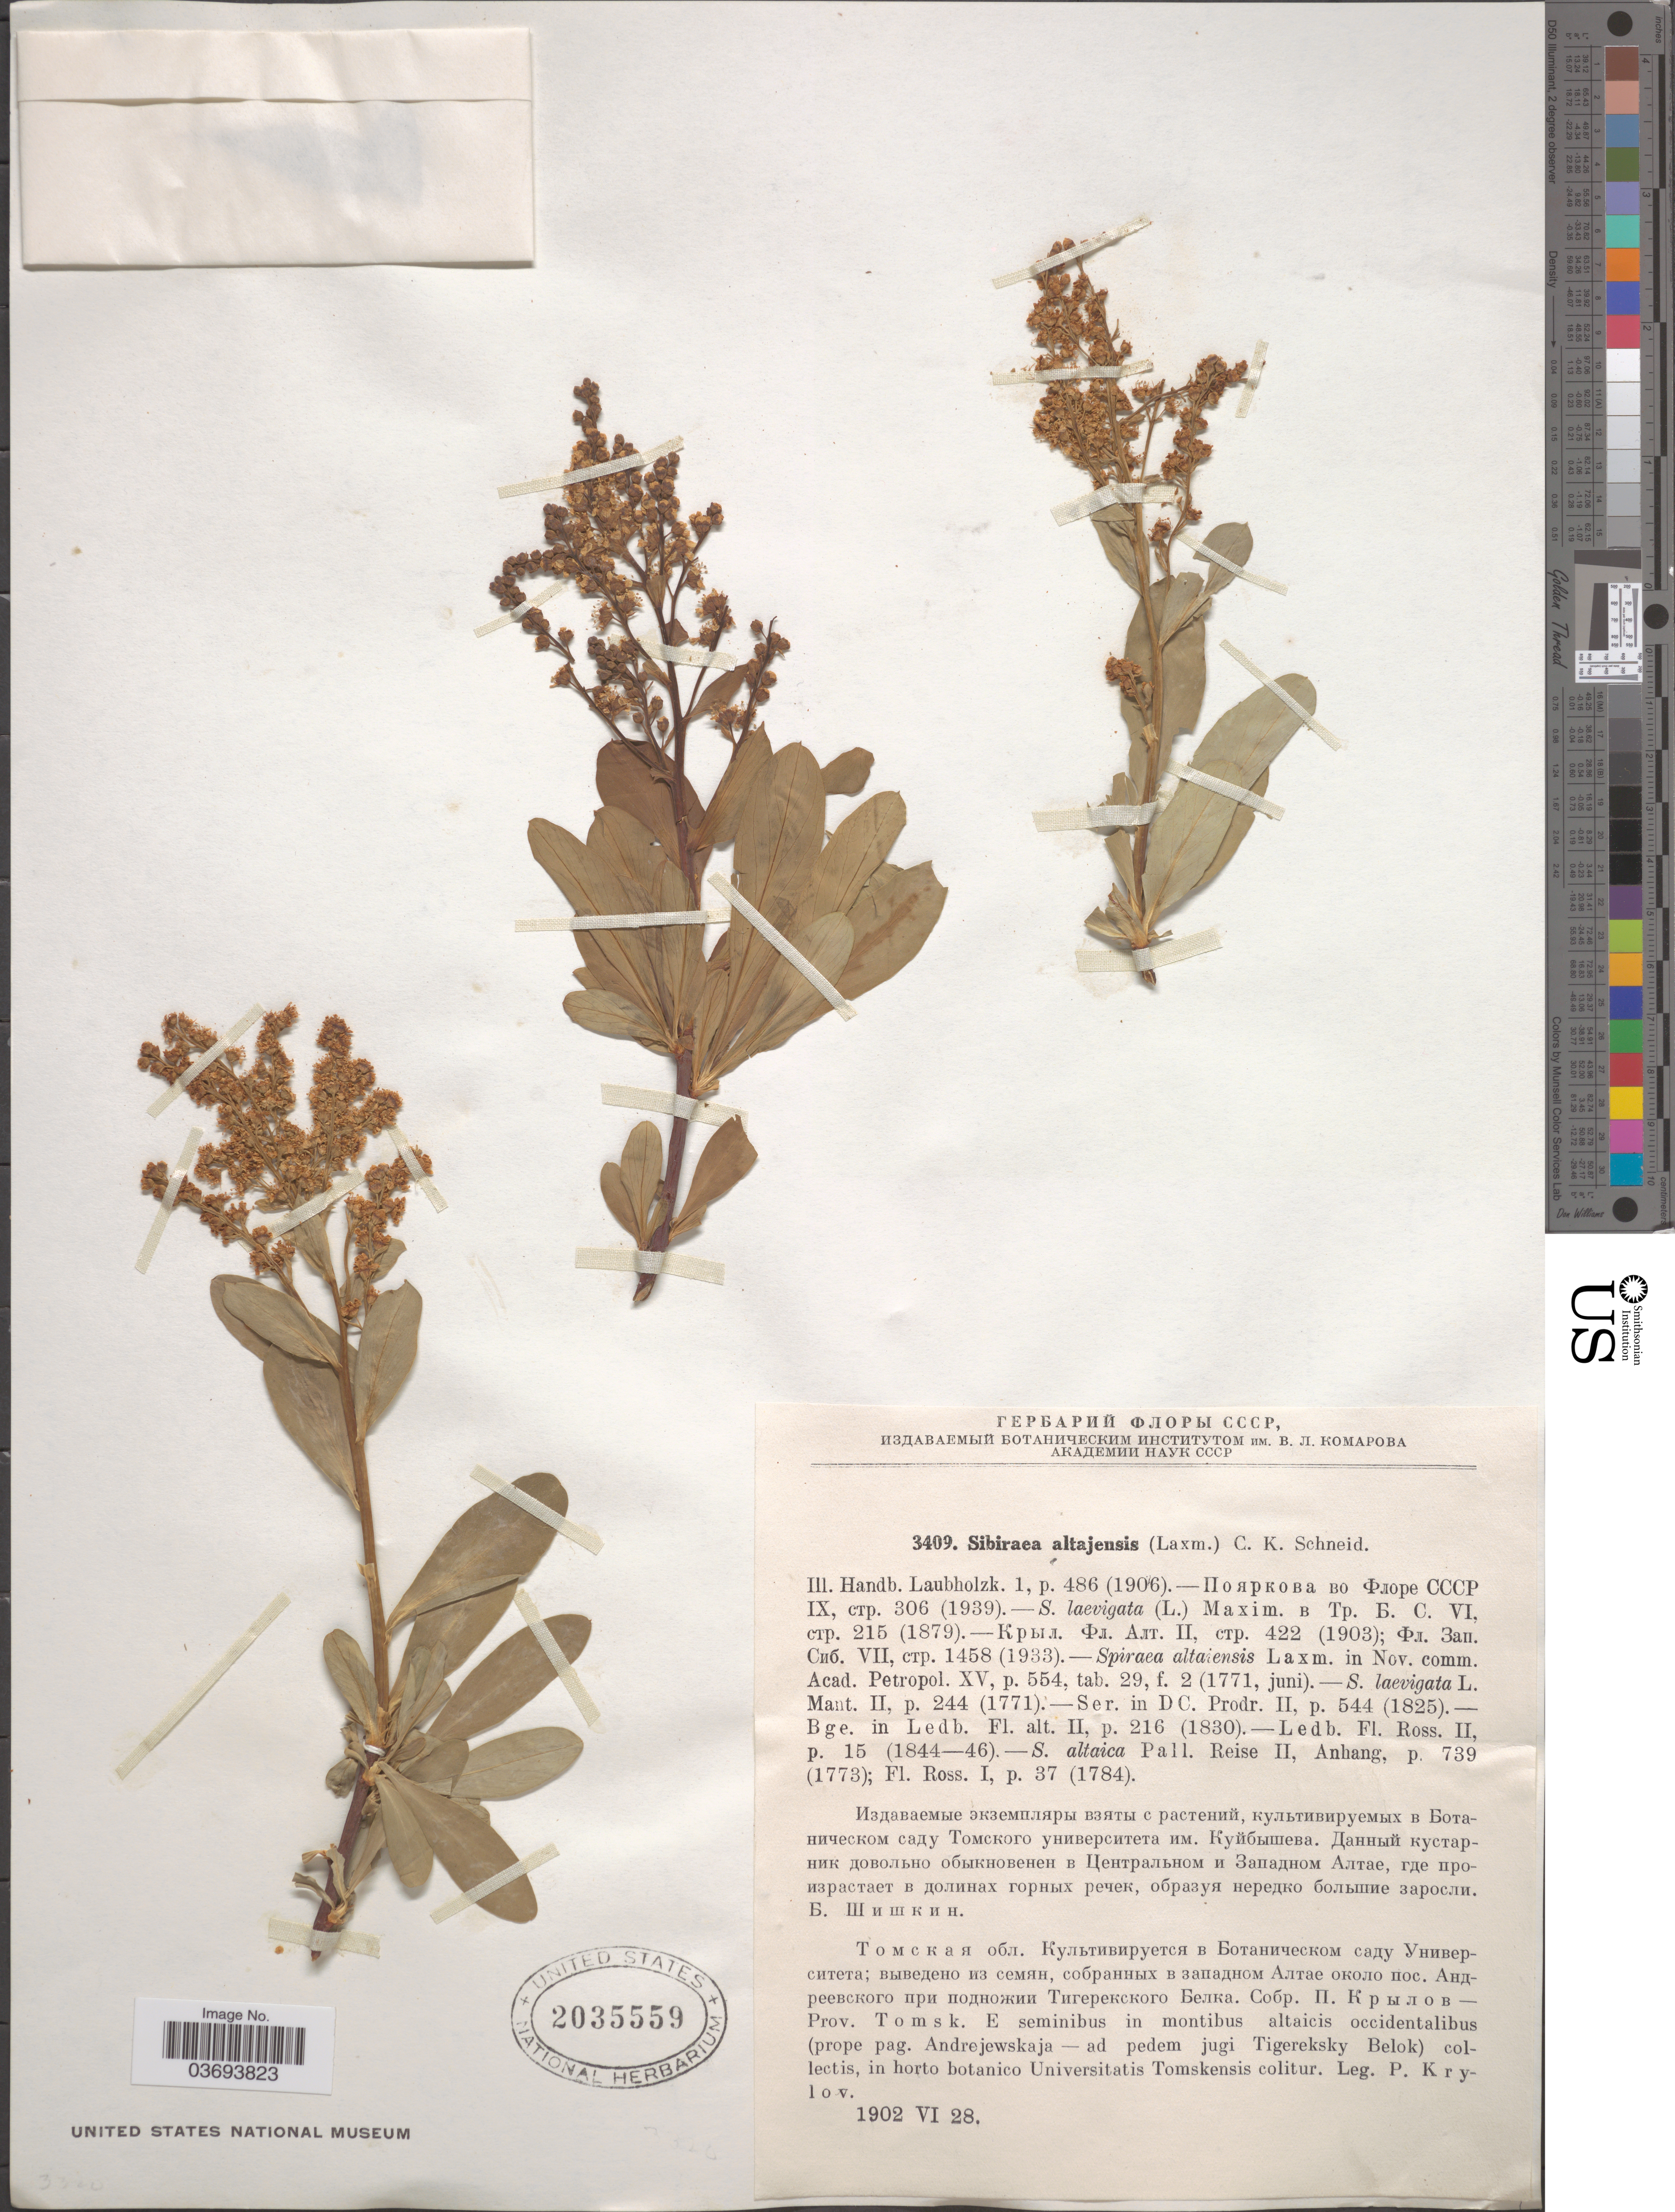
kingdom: Plantae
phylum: Tracheophyta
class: Magnoliopsida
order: Rosales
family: Rosaceae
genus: Sibiraea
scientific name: Sibiraea altaiensis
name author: (Laxm.) C.K. Schneid.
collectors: P. Krylov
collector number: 3409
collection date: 1902-06-28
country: Russian Federation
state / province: Tomsk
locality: Prov. Tomsk. E. seminibus in montibus altaicis occidentalibus (prope pag. Andrejewskaja - ad pedem jugi Tigereksky Belok).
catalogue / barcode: US 2035559